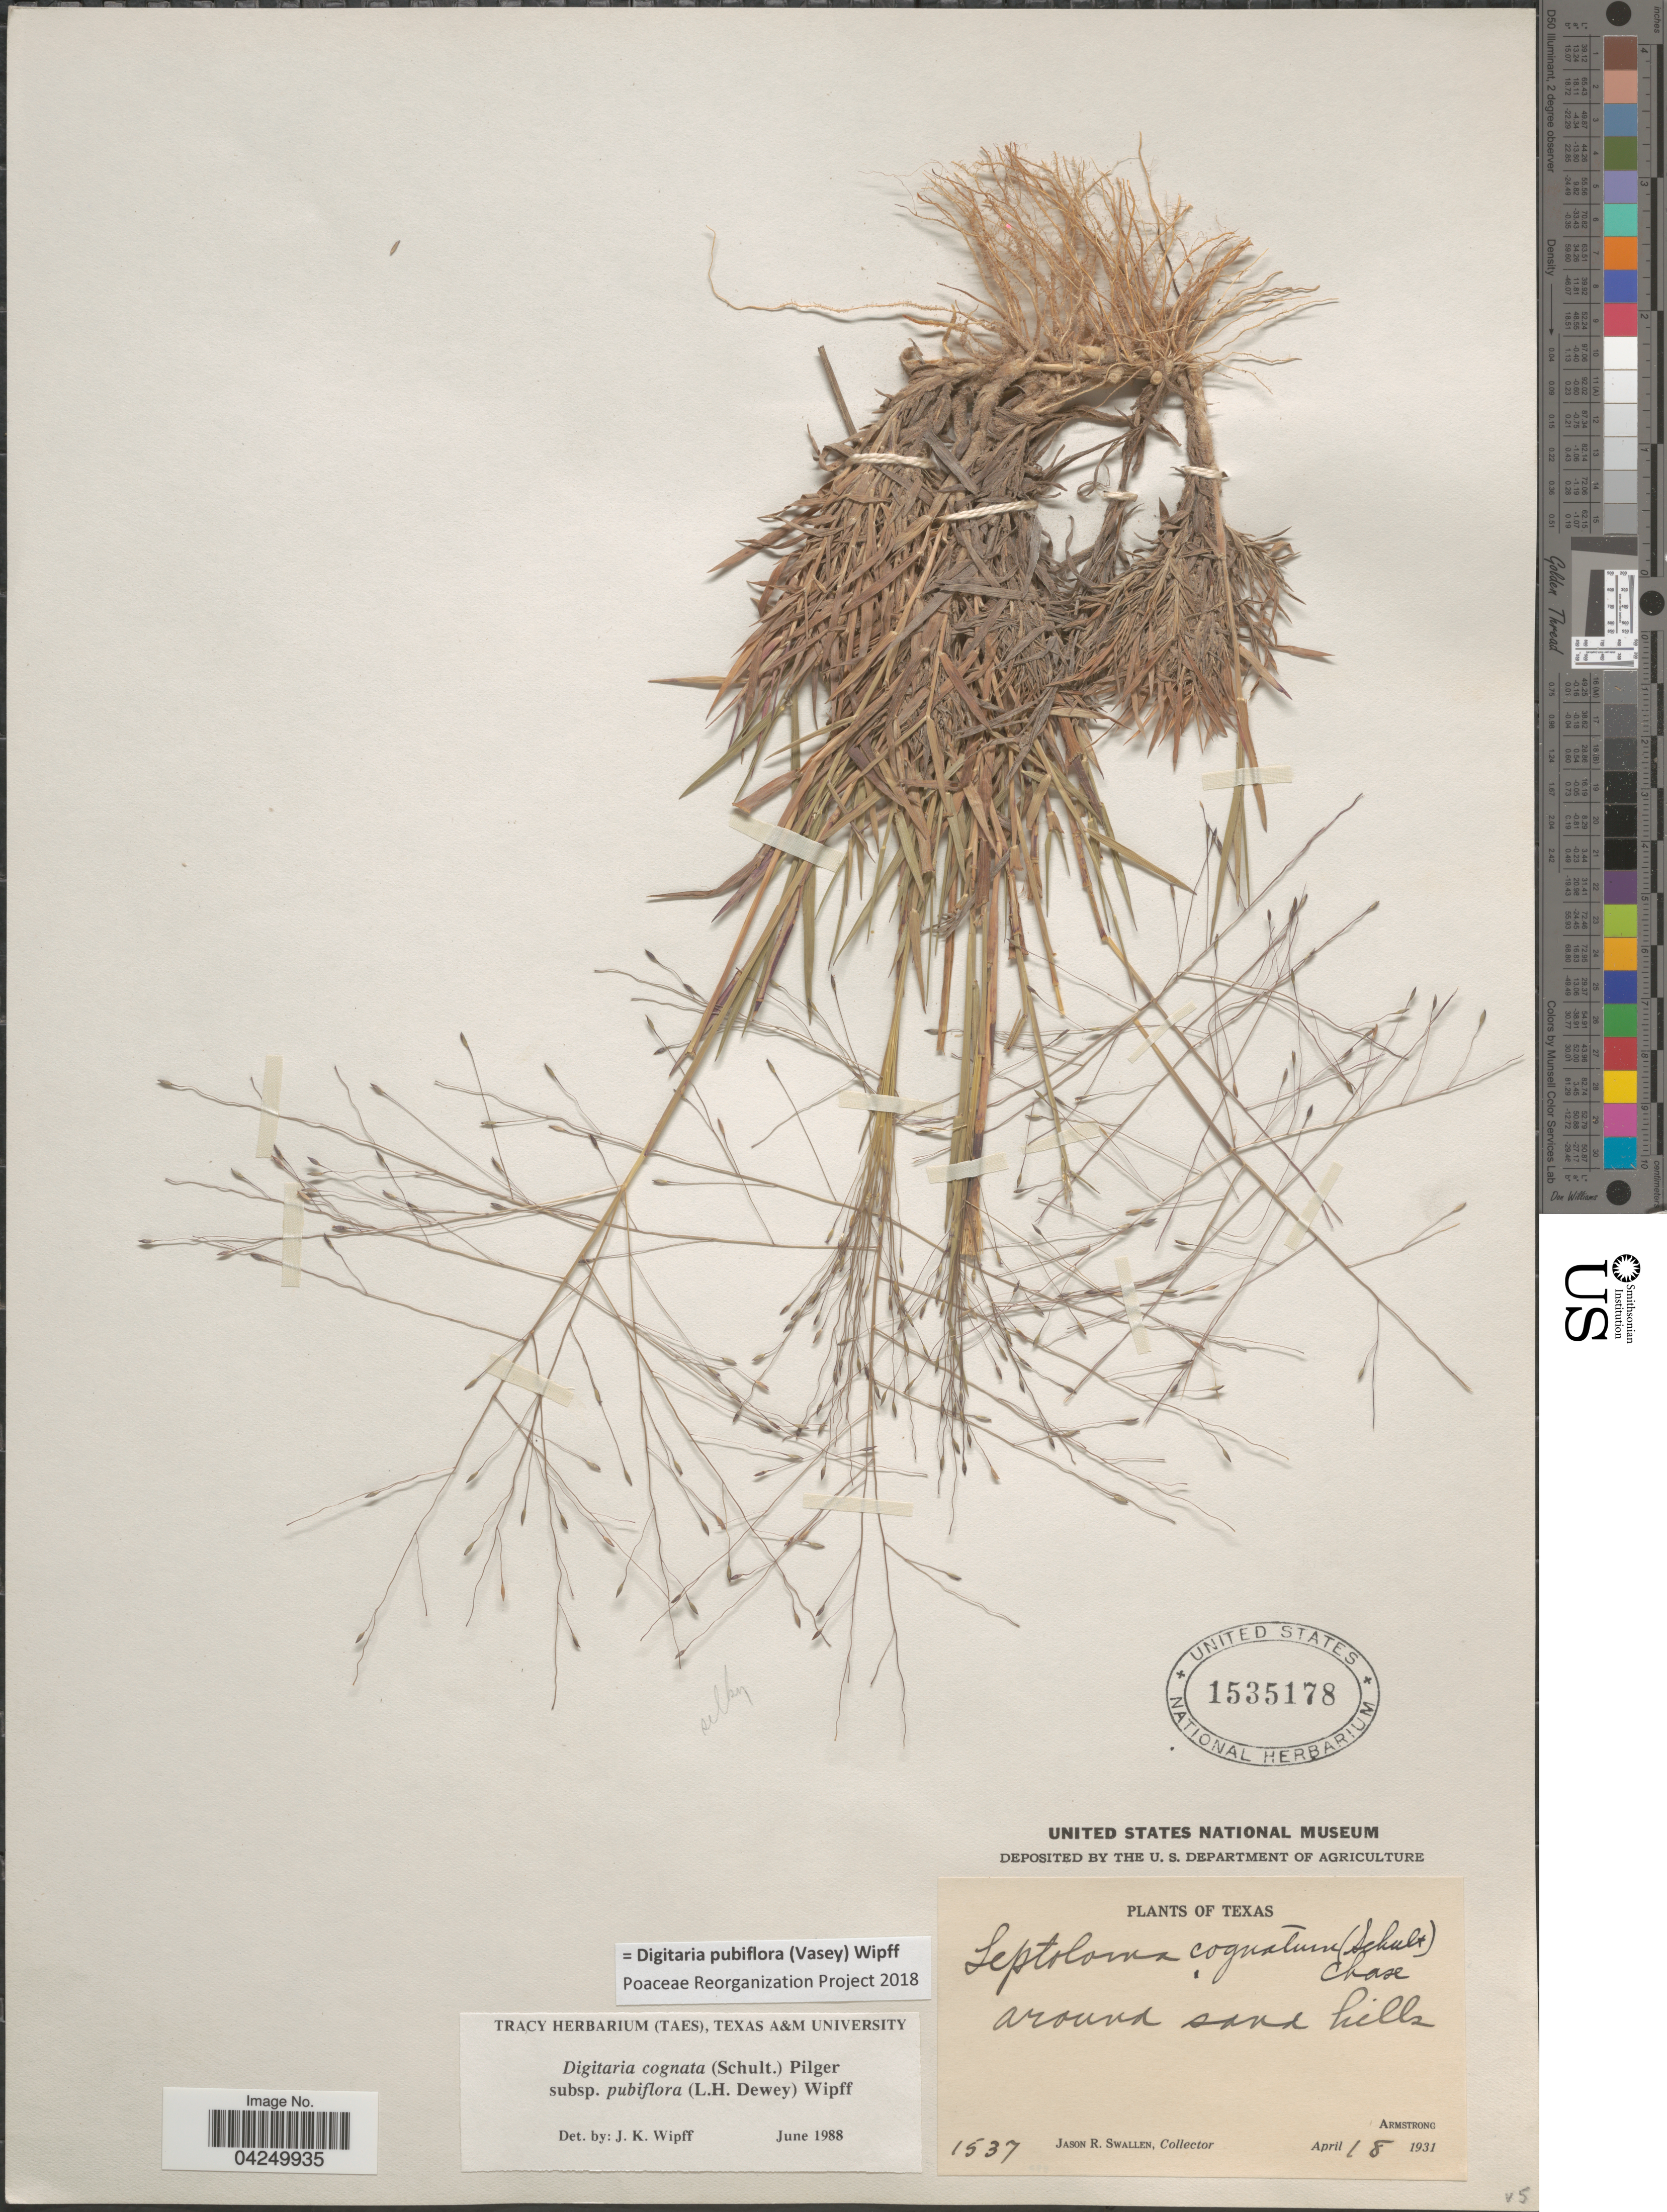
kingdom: Plantae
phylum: Tracheophyta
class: Liliopsida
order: Poales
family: Poaceae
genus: Digitaria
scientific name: Digitaria pubiflora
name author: (Vasey) Wipff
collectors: J. R. Swallen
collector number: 1537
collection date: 1931-04-18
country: United States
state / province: Texas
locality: Around sand hills. Armstrong.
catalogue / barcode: US 1535178